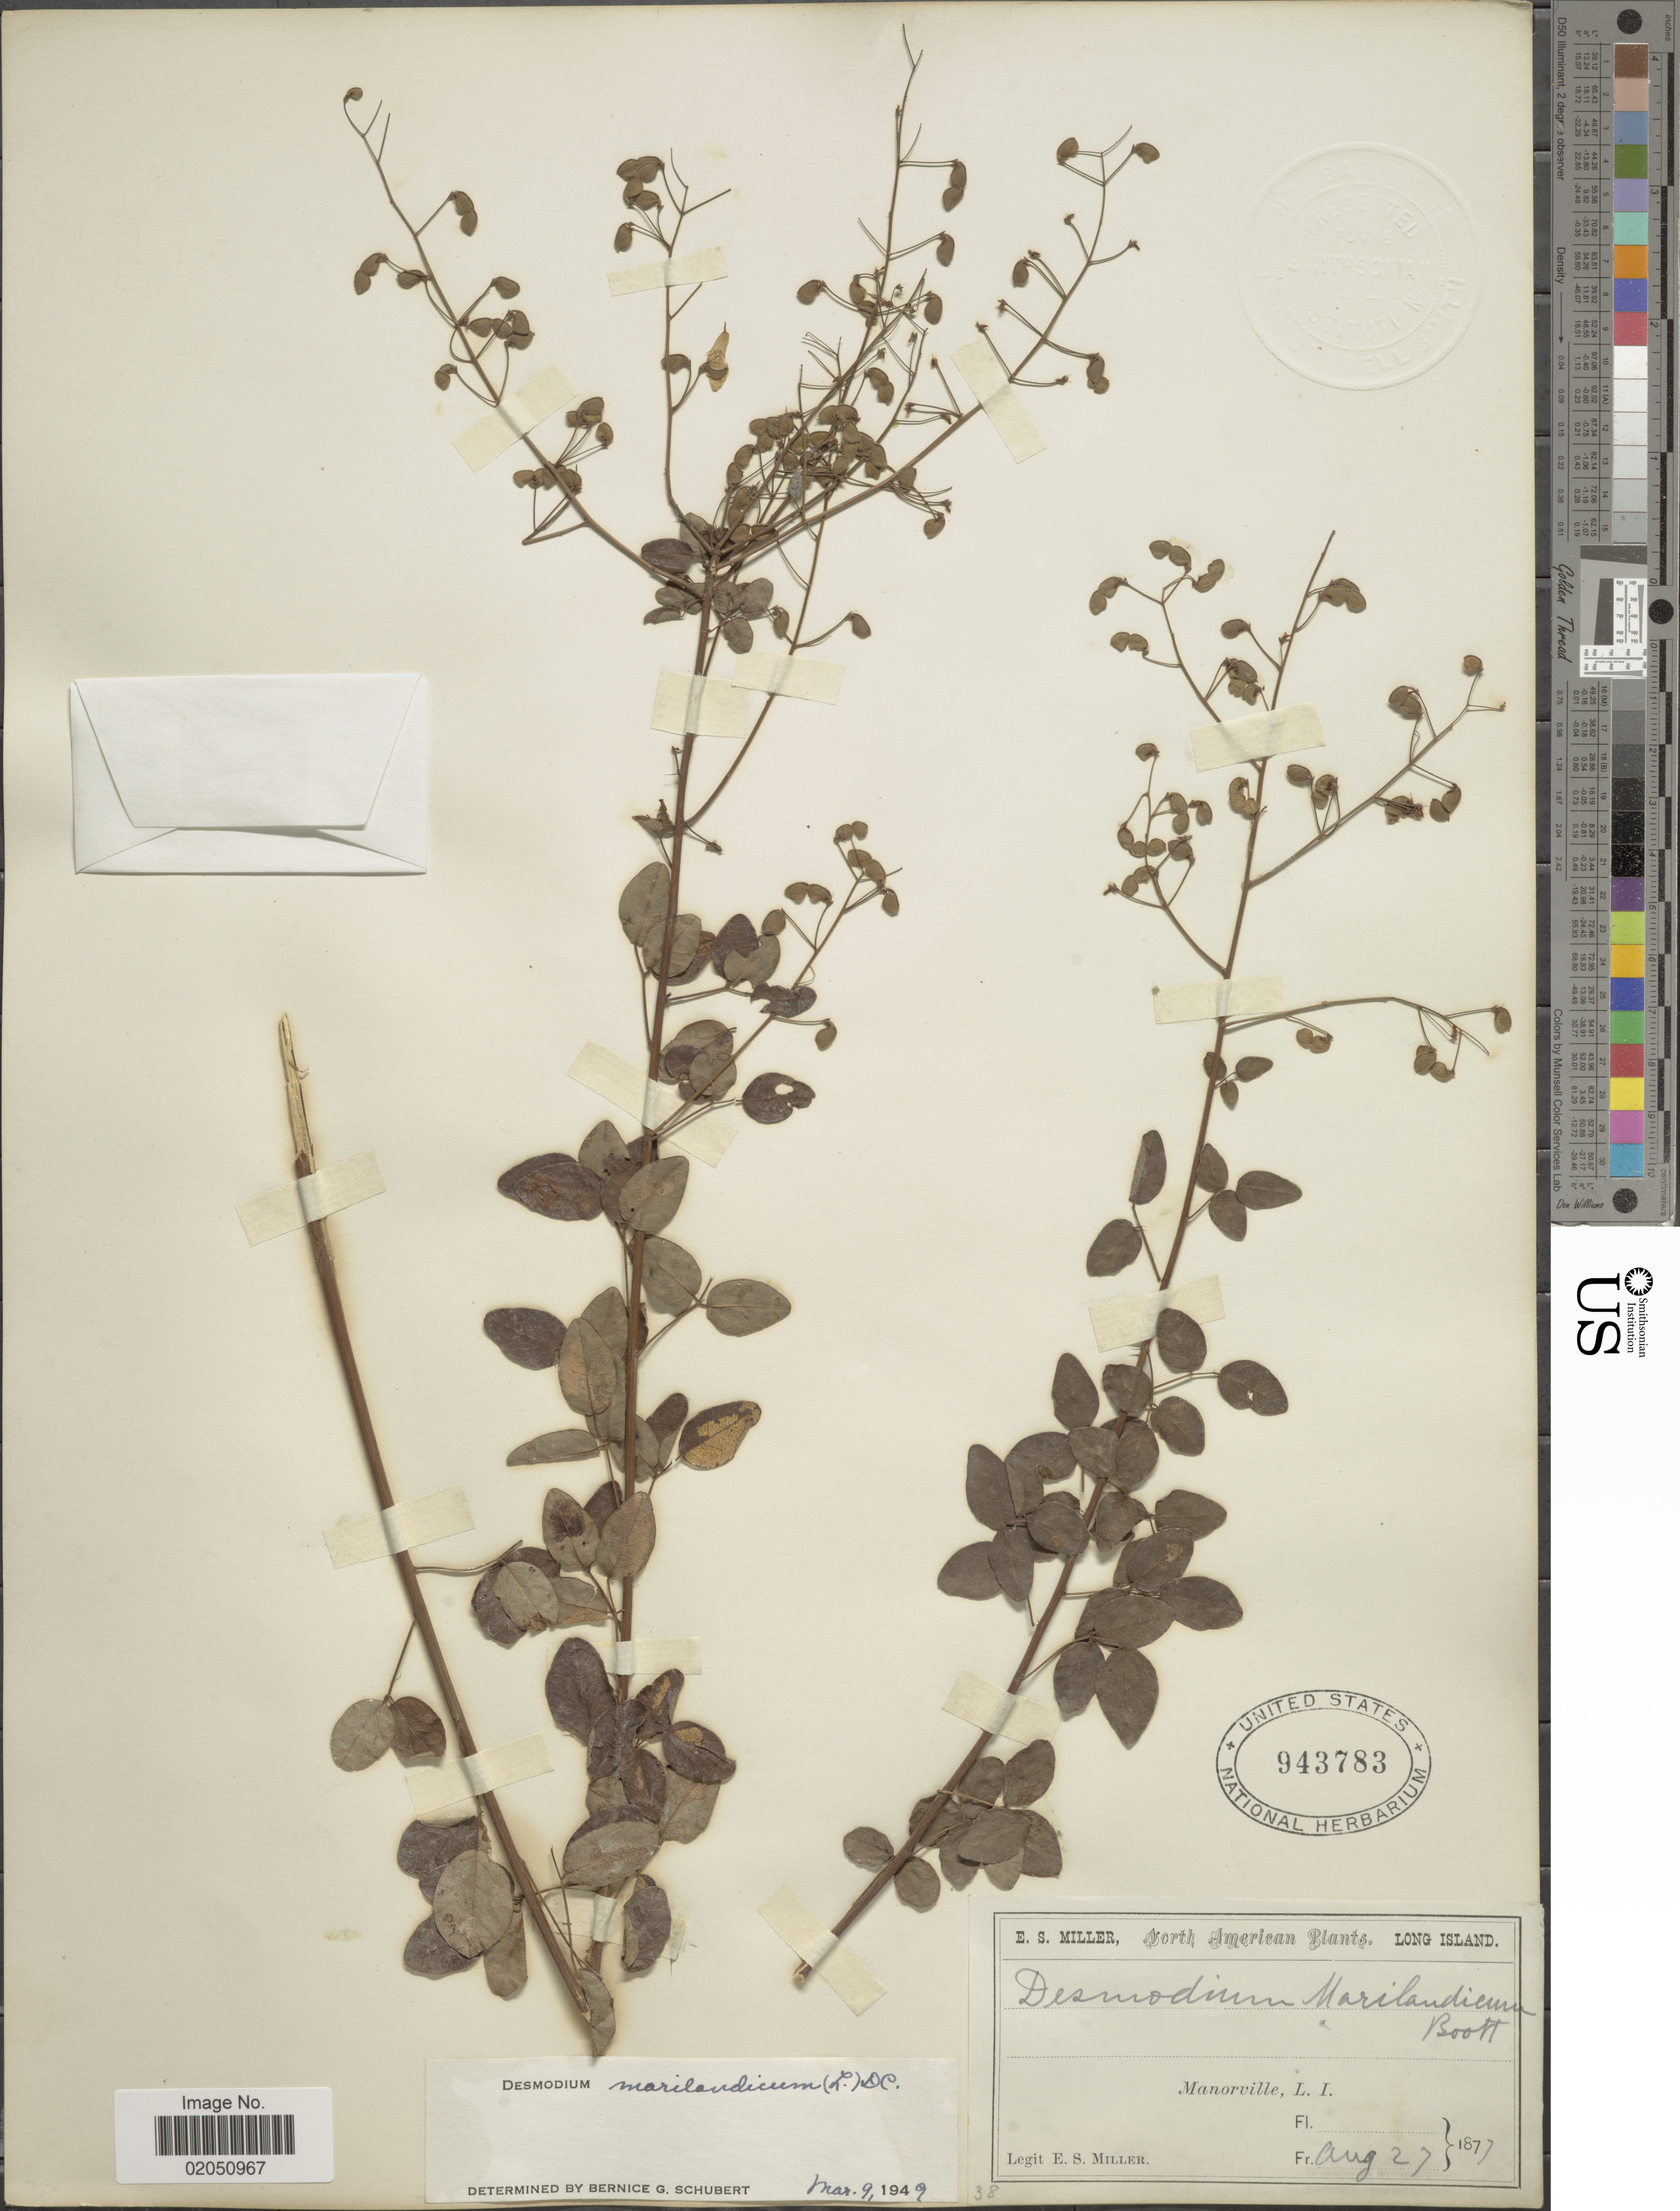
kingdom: Plantae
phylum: Tracheophyta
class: Magnoliopsida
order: Fabales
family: Fabaceae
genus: Desmodium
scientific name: Desmodium marilandicum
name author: Darl.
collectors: E. S. Miller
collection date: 1877-08-27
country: United States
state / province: New York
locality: Manorville, L.I.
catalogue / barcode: US 943783